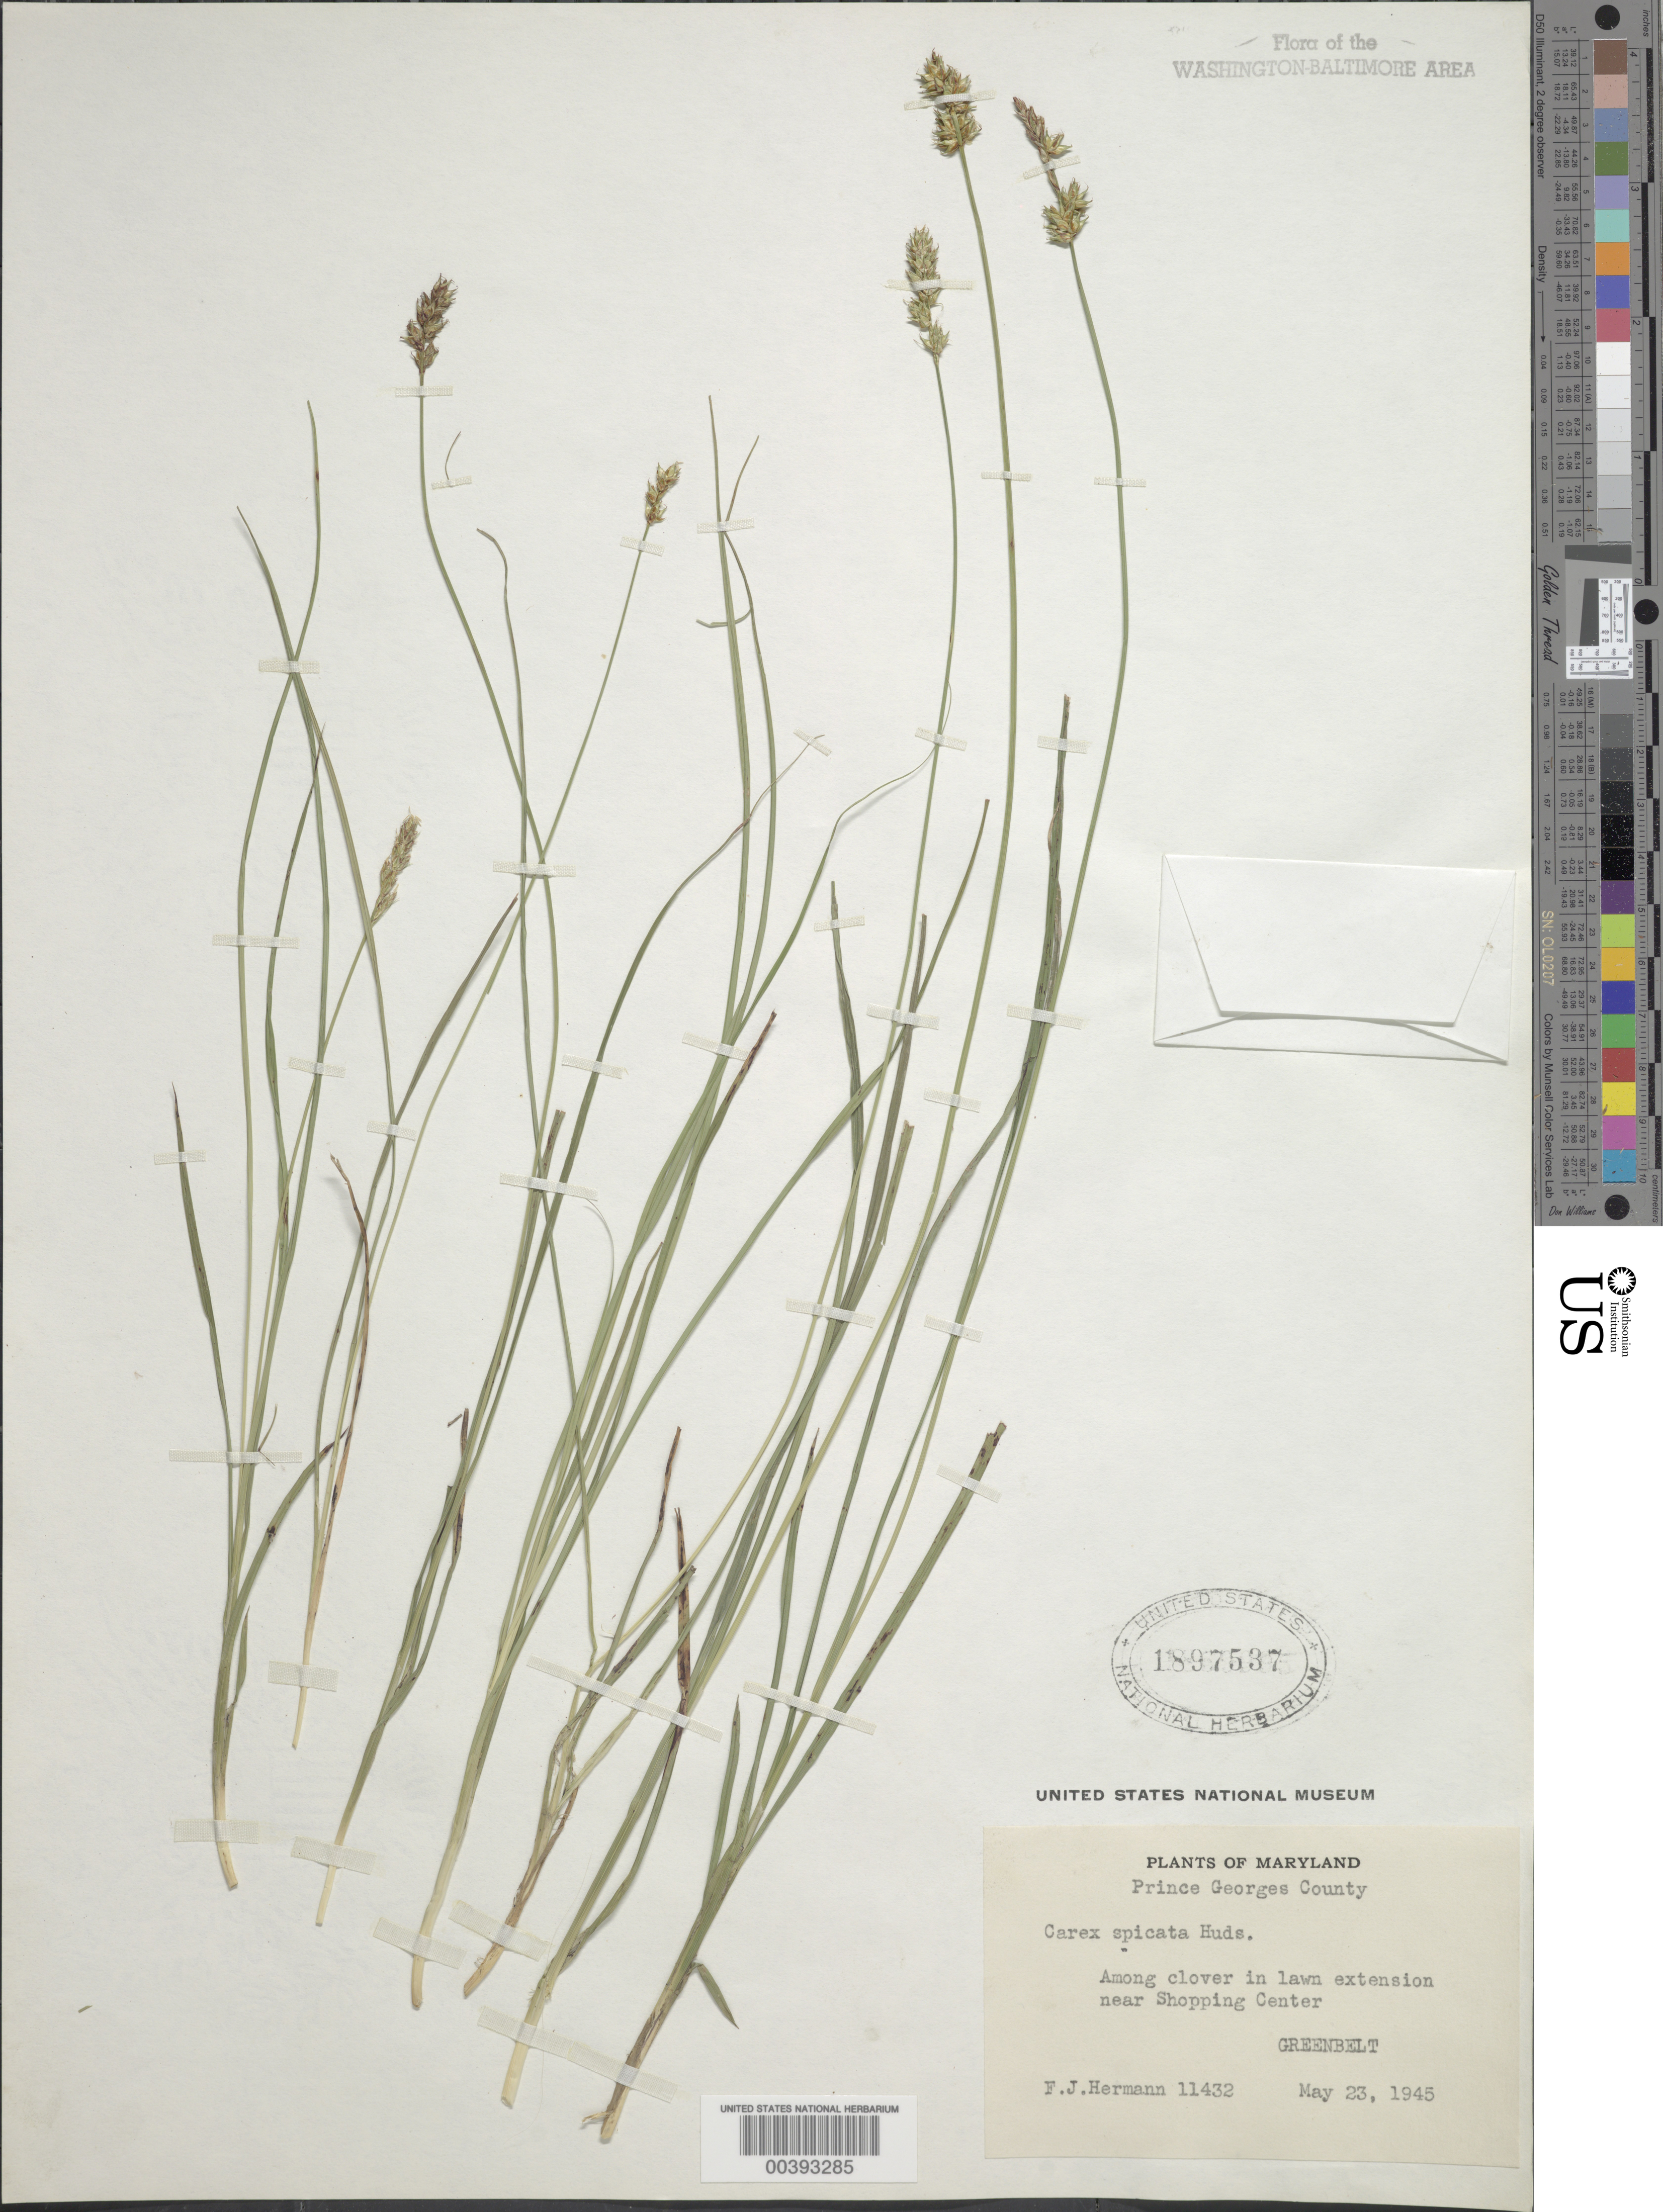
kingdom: Plantae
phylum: Tracheophyta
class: Liliopsida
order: Poales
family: Cyperaceae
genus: Carex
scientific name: Carex muricata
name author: L.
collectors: F. J. Hermann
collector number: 11432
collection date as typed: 23 May 1945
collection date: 1945-05-23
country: United States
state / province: Maryland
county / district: Prince George's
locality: Greenbelt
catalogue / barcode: US 1897537